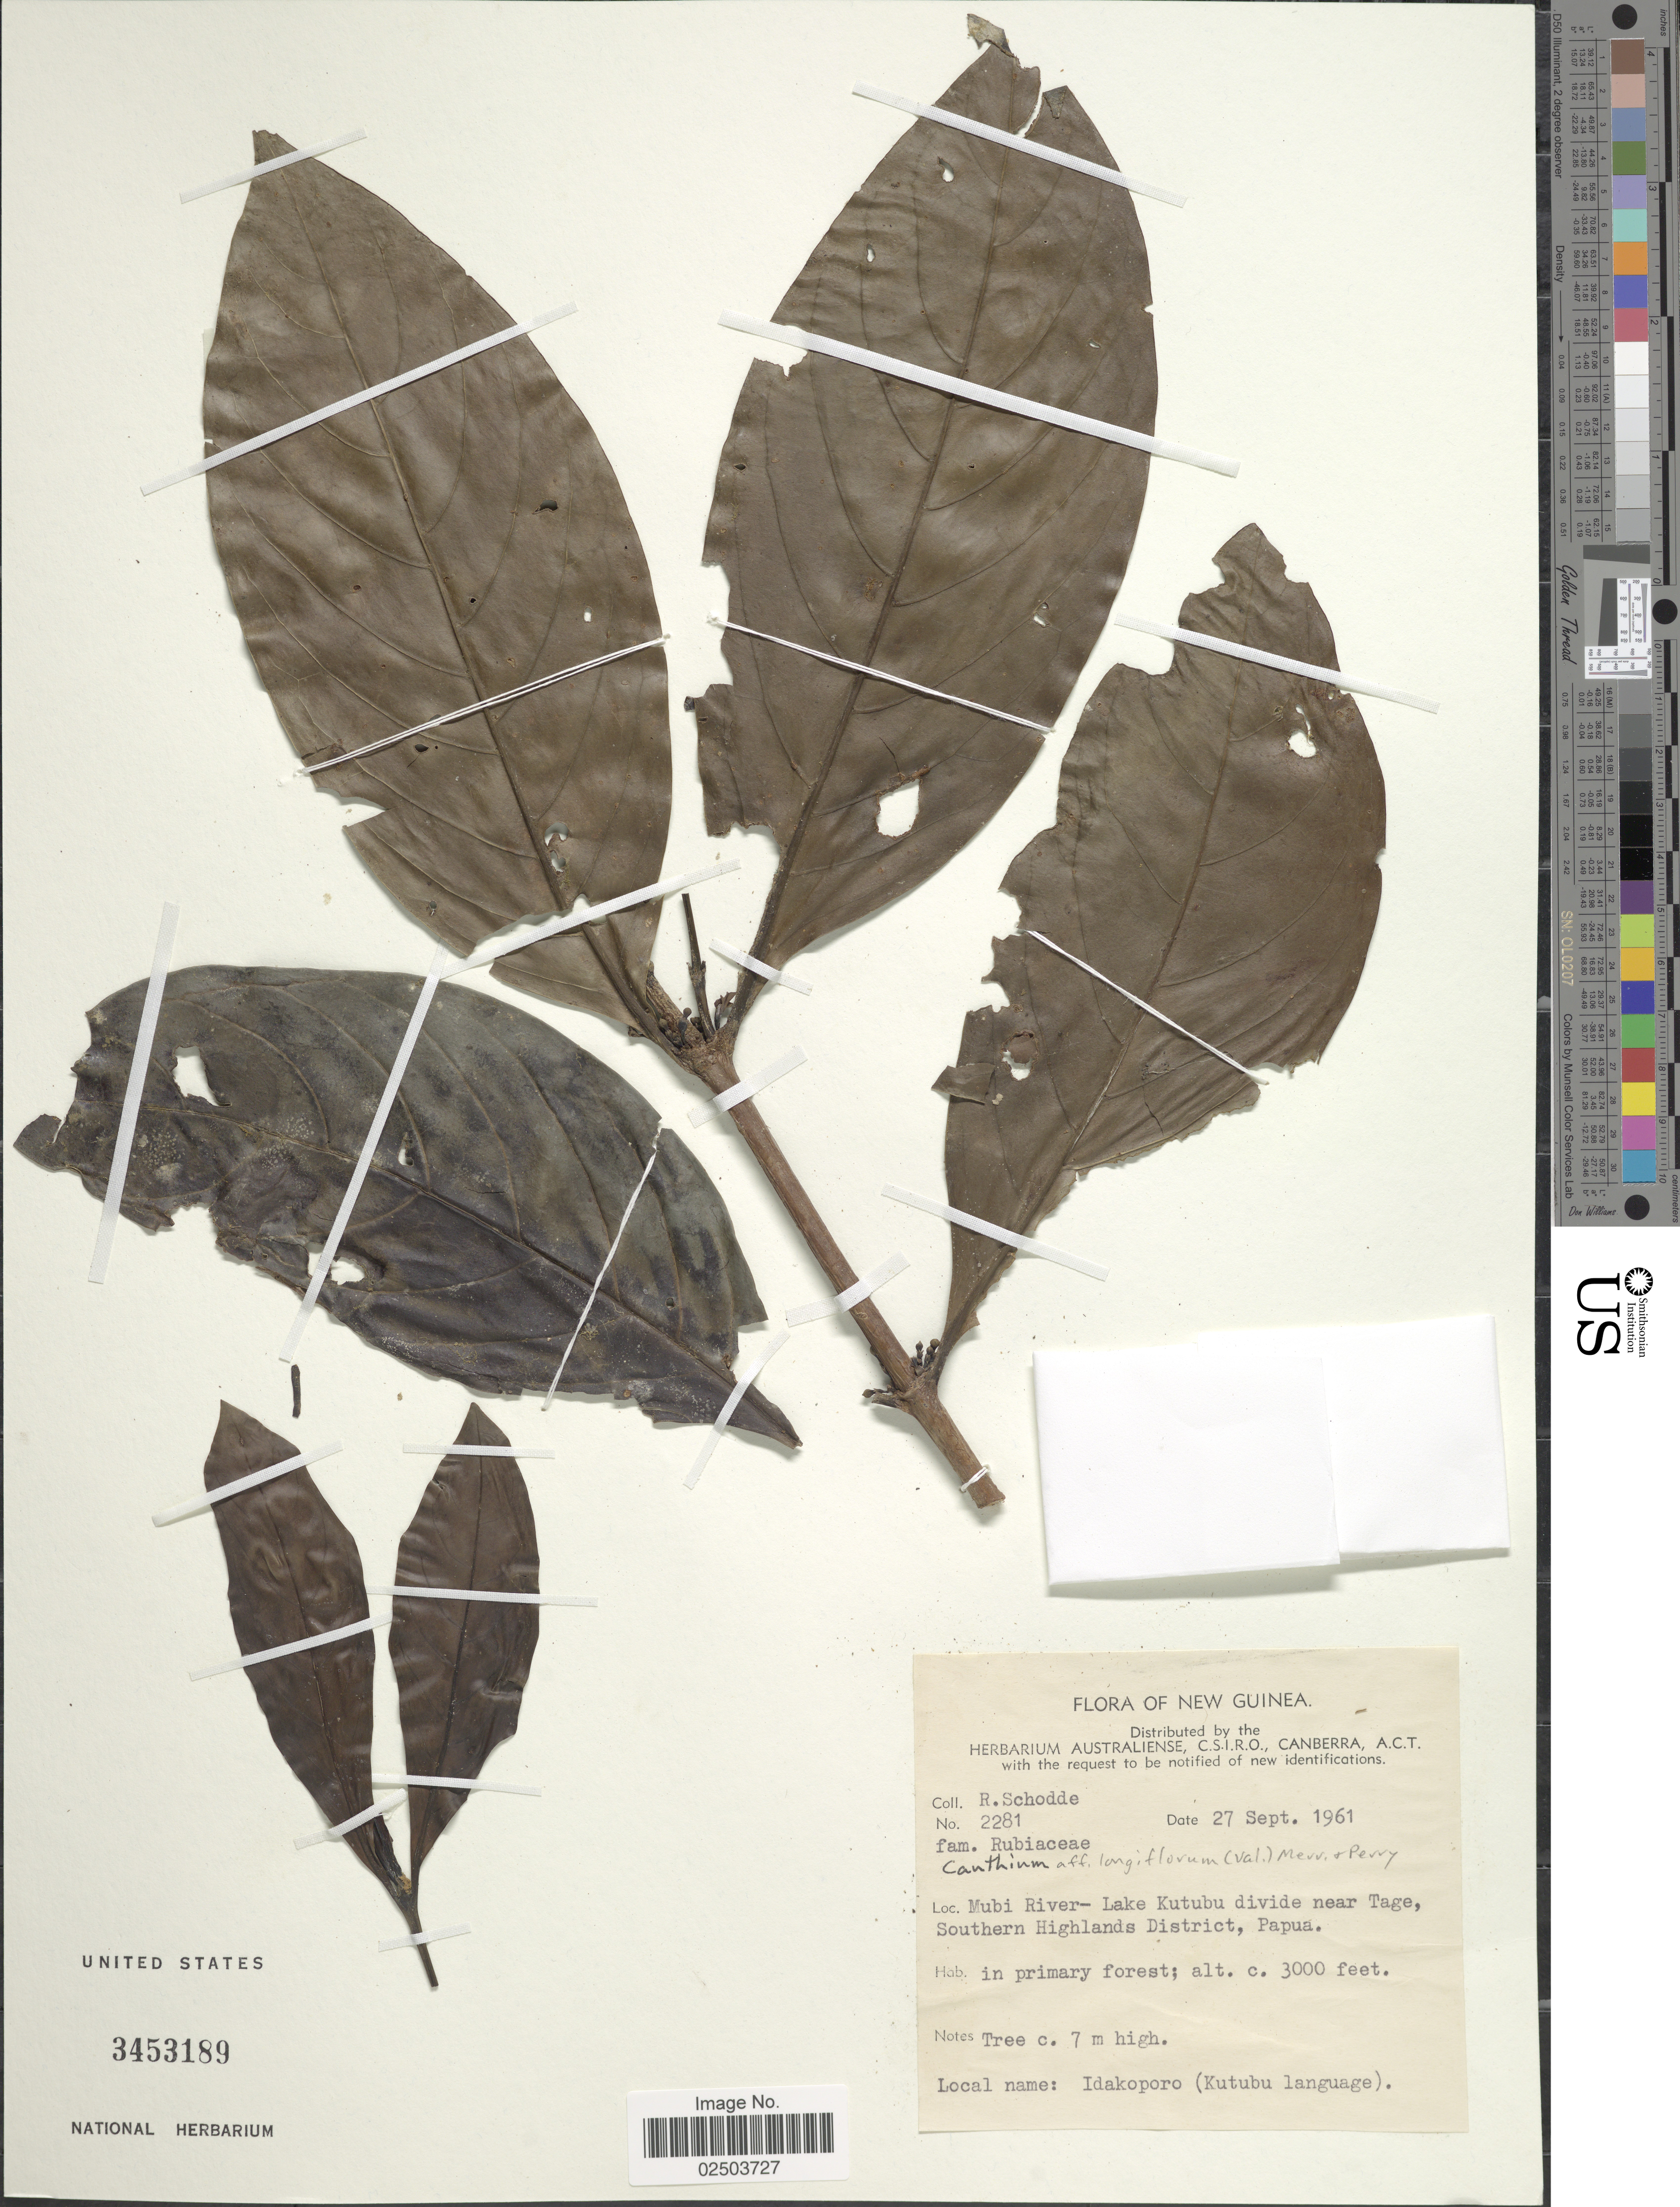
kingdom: Plantae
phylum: Tracheophyta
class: Magnoliopsida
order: Gentianales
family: Rubiaceae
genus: Cyclophyllum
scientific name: Cyclophyllum longiflorum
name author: (Valeton) A.P. Davis & Ruhsam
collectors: R. Schodde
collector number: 2281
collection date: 1961-09-27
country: Papua New Guinea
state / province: Southern Highlands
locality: New Guinea. Mubi River - Lake Kutubu dicide near Tage, Southern Highlands District, Papua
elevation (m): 914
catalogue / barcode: US 3453189